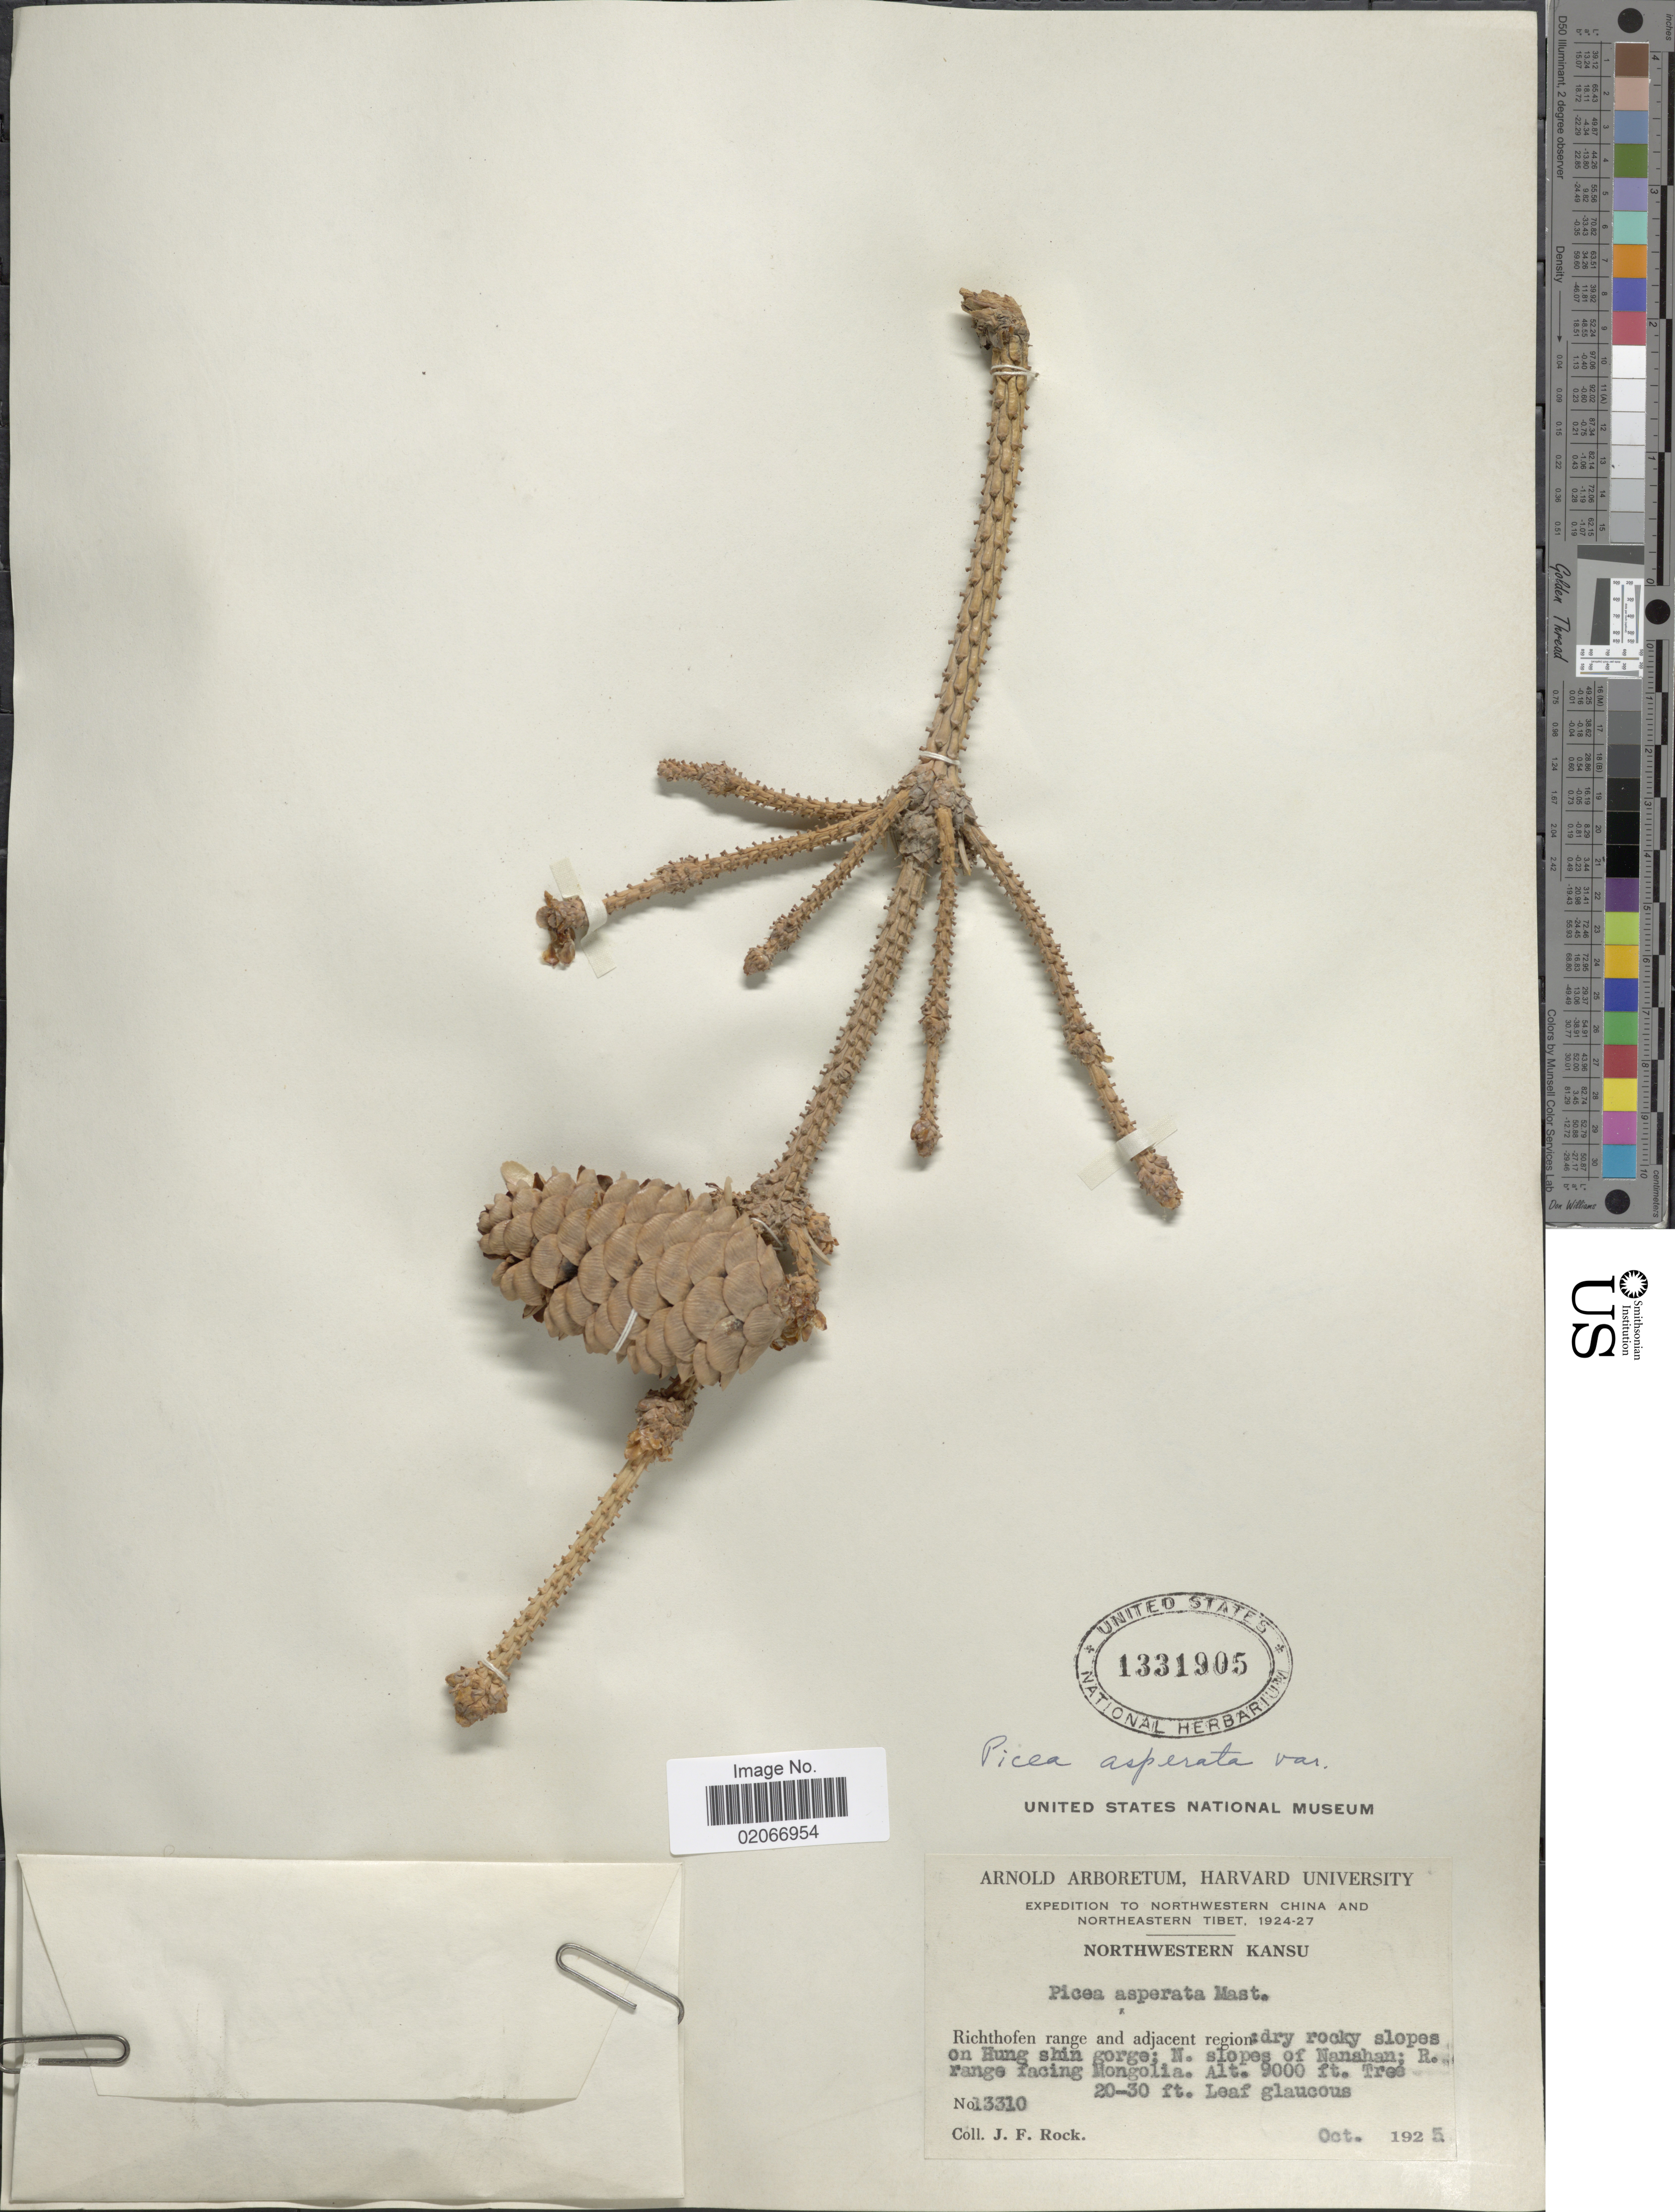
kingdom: Plantae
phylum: Tracheophyta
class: Pinopsida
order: Pinales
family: Pinaceae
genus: Picea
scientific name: Picea asperata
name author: Mast.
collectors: J. Rock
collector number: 13310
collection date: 1925-10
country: China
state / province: Gansu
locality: Northwestern China and northeastern Tibet. Northwestern Kansu. Richtofen range and adjacent region: dry rocky slopes on Hung shin gorge; N. slopes of Nanshan; R. range facing Mongolia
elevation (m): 2743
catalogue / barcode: US 1331905